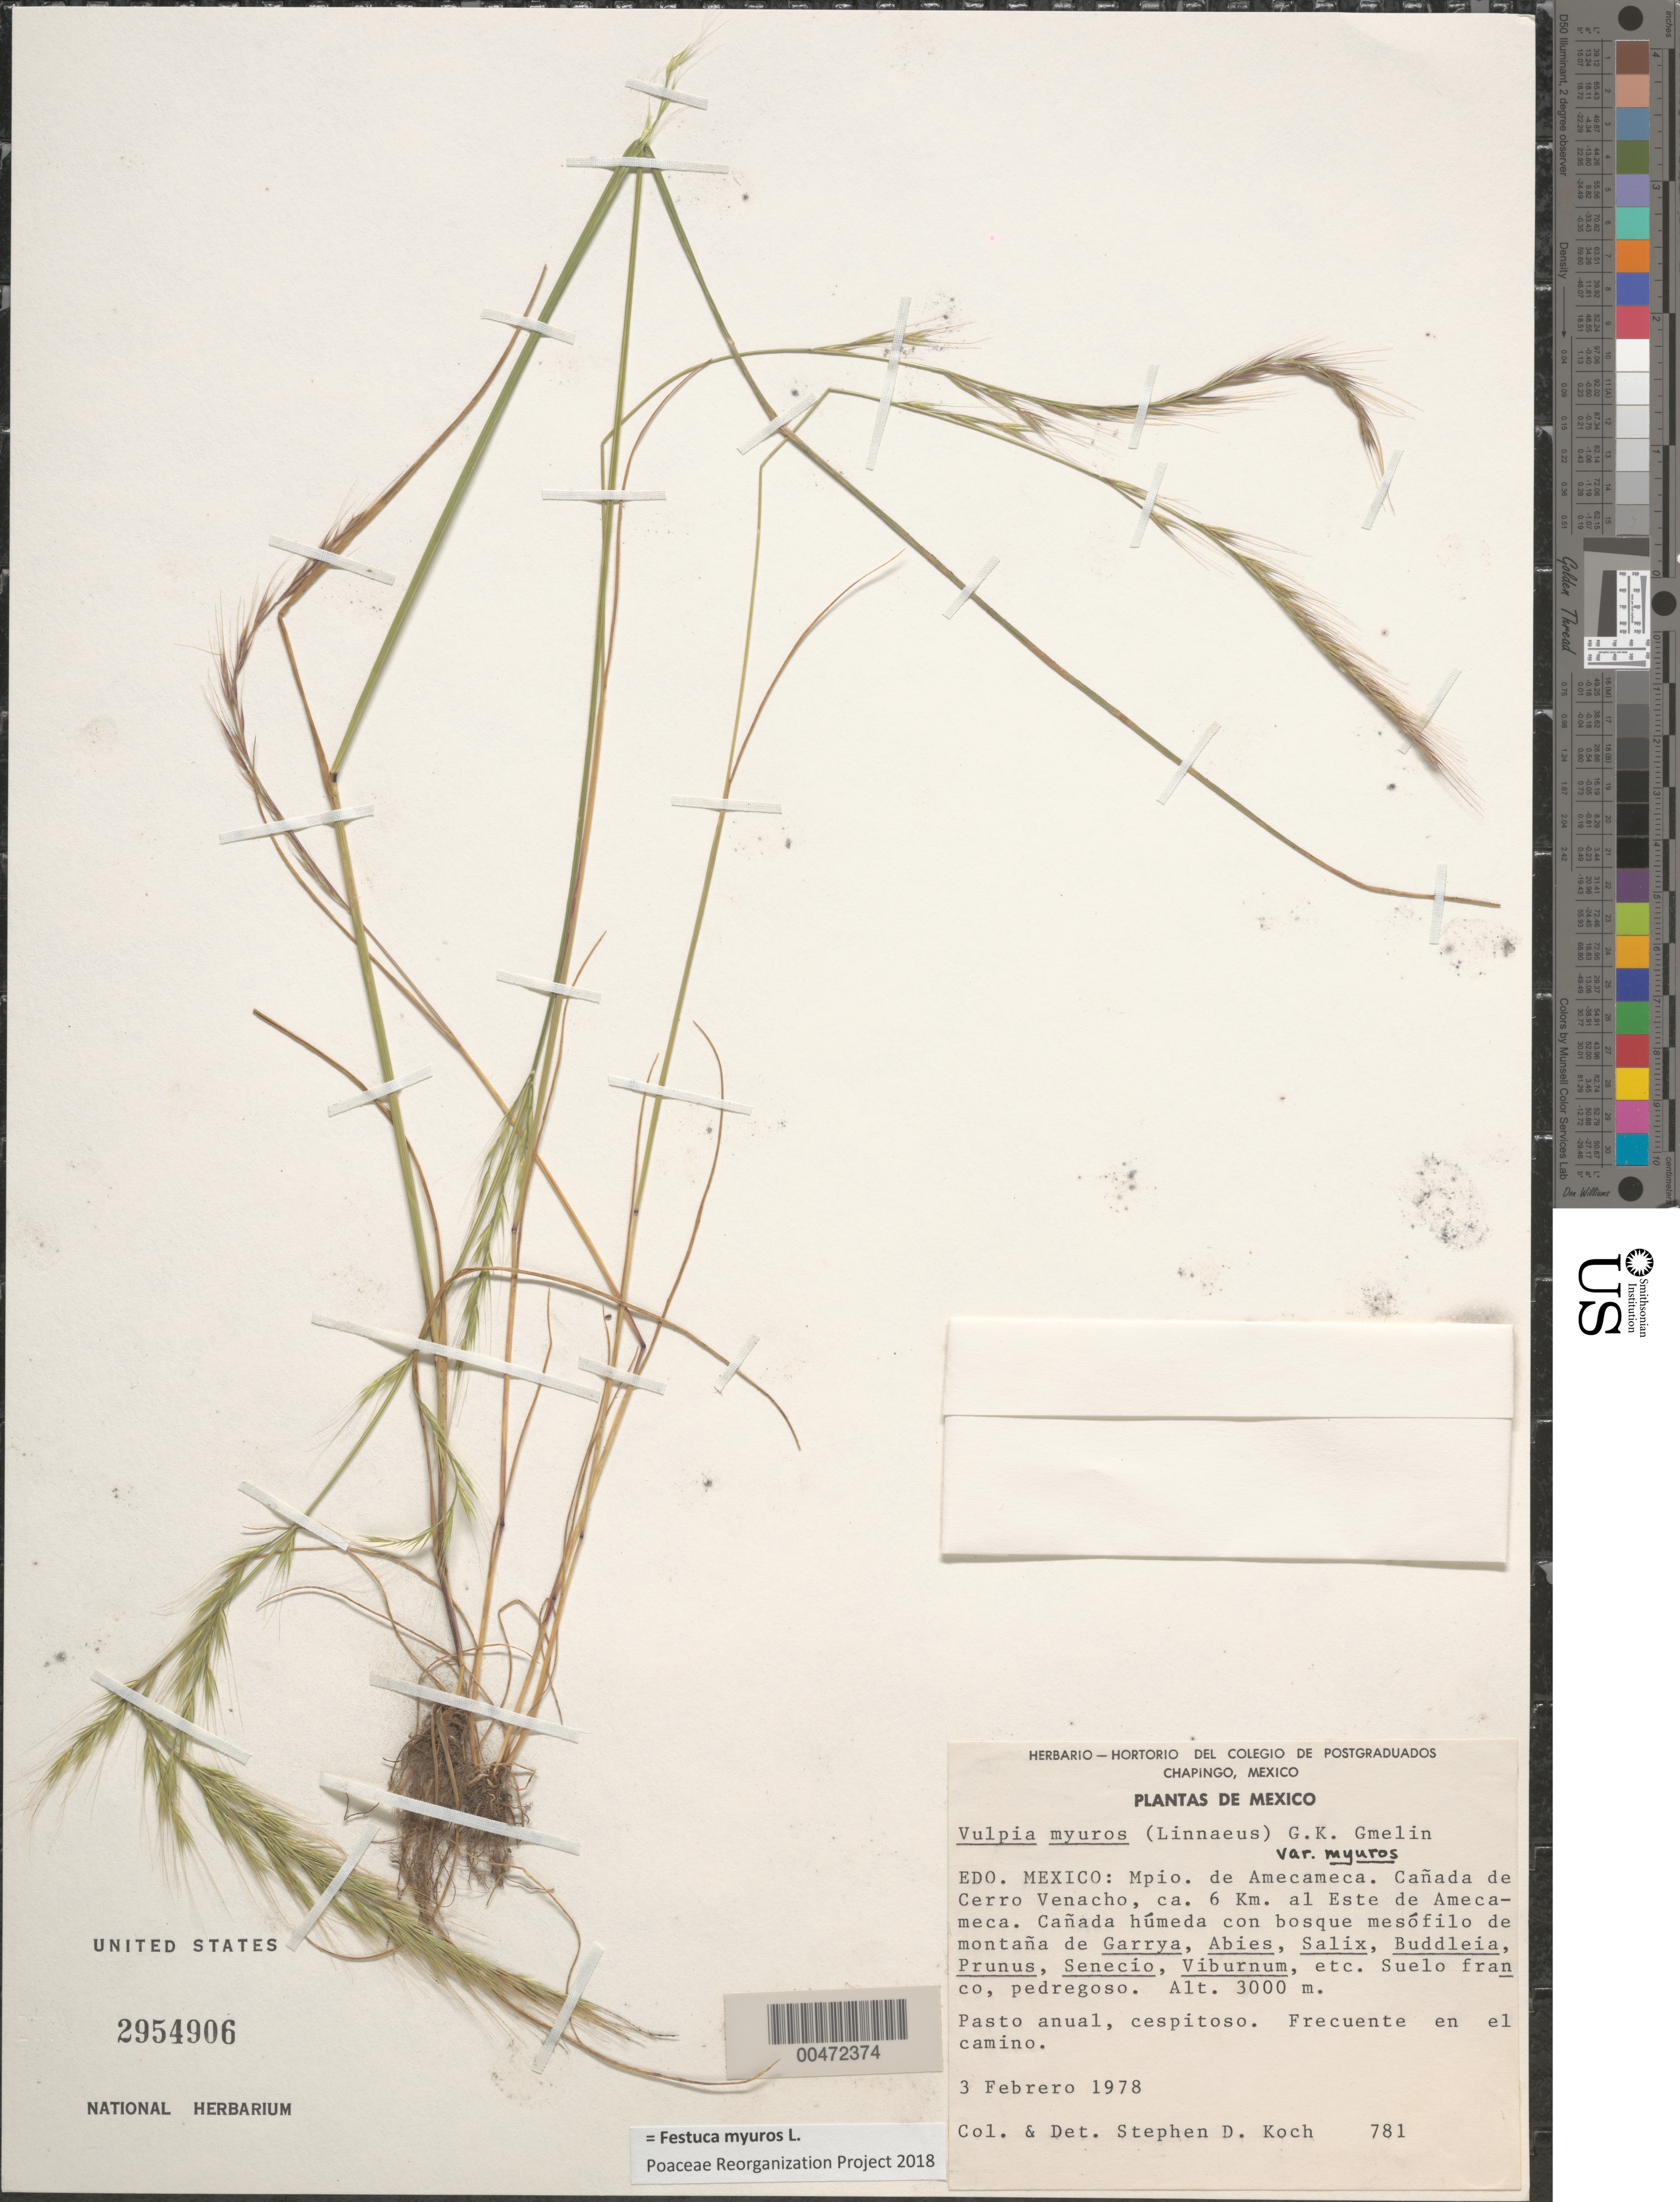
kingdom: Plantae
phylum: Tracheophyta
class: Liliopsida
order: Poales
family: Poaceae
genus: Festuca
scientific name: Festuca myuros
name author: L.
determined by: Poaceae Reorganization Project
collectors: S. D. Koch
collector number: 781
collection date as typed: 3 Feb 1978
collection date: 1978-02-03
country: México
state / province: México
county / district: Amecameca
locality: Cañada de Cerro Venacho, ca. 6 km E of Amecameca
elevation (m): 3000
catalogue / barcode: US 2954906